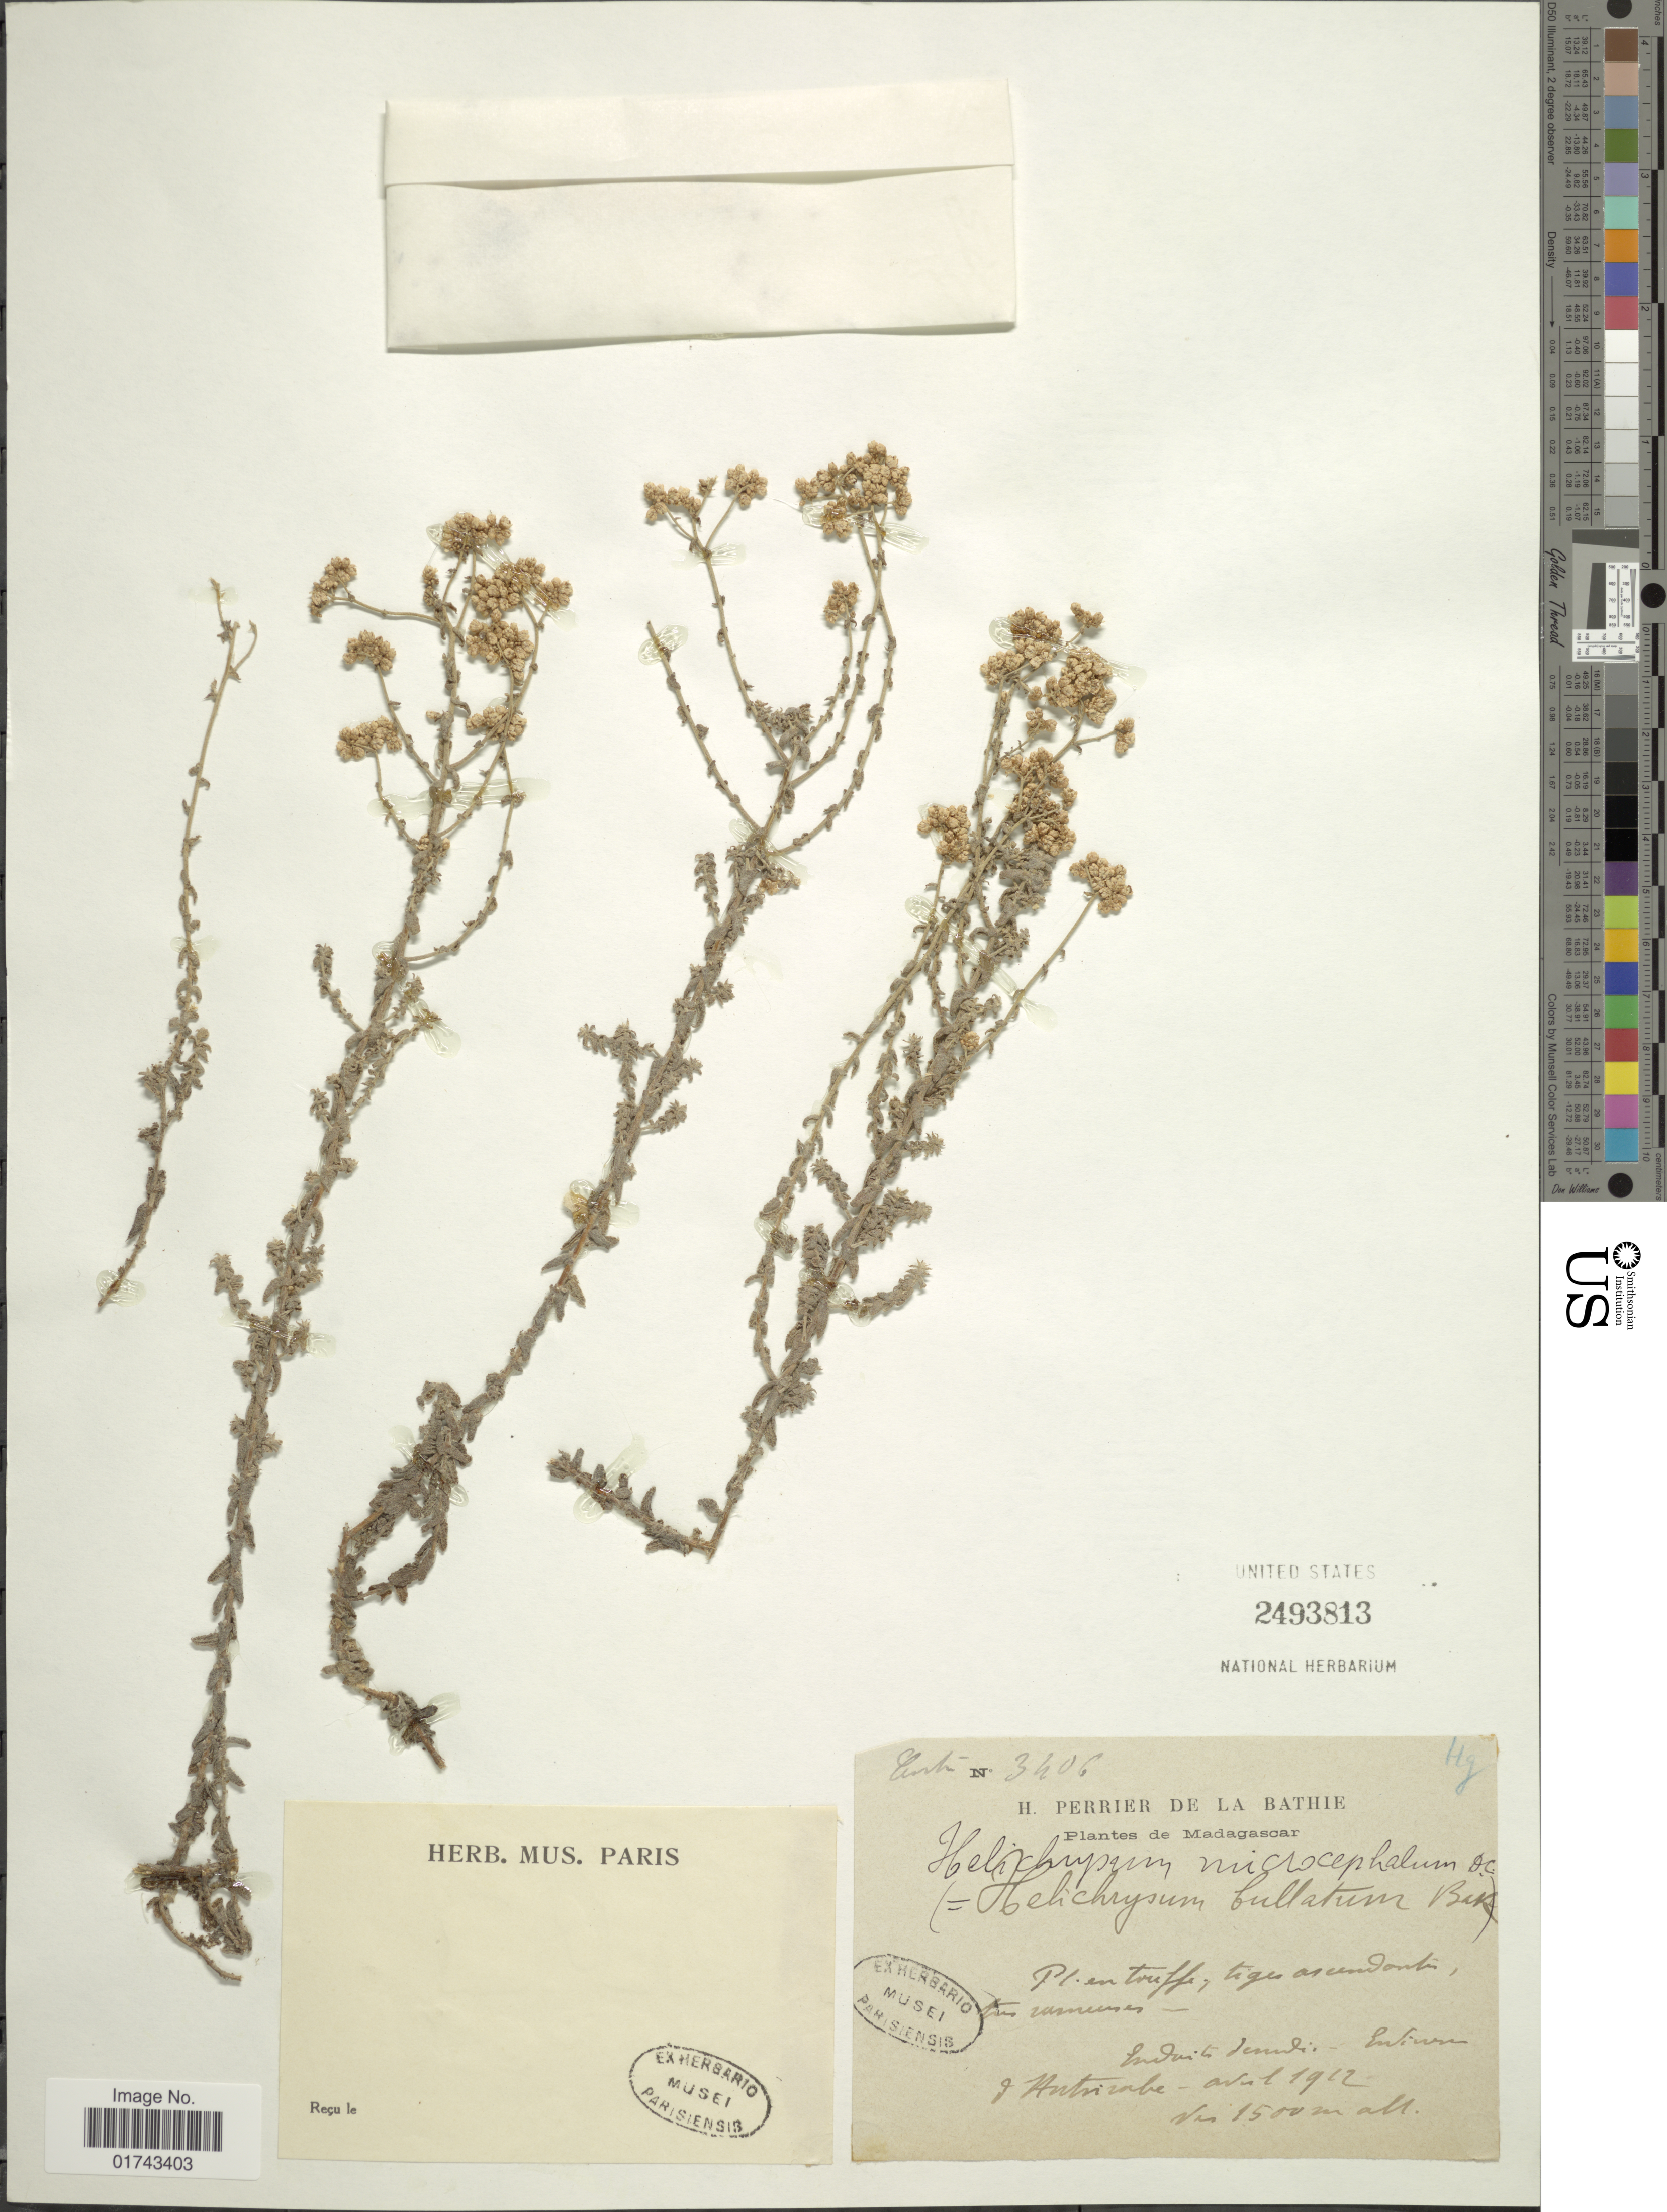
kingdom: Plantae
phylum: Tracheophyta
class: Magnoliopsida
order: Asterales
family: Asteraceae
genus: Helichrysum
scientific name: Helichrysum microcephalum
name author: DC.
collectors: H. Perrier de la Bâthie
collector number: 3406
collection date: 1912-04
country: Madagascar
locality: Invaitsdenn, Environs Antivale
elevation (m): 457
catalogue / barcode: US 2493813